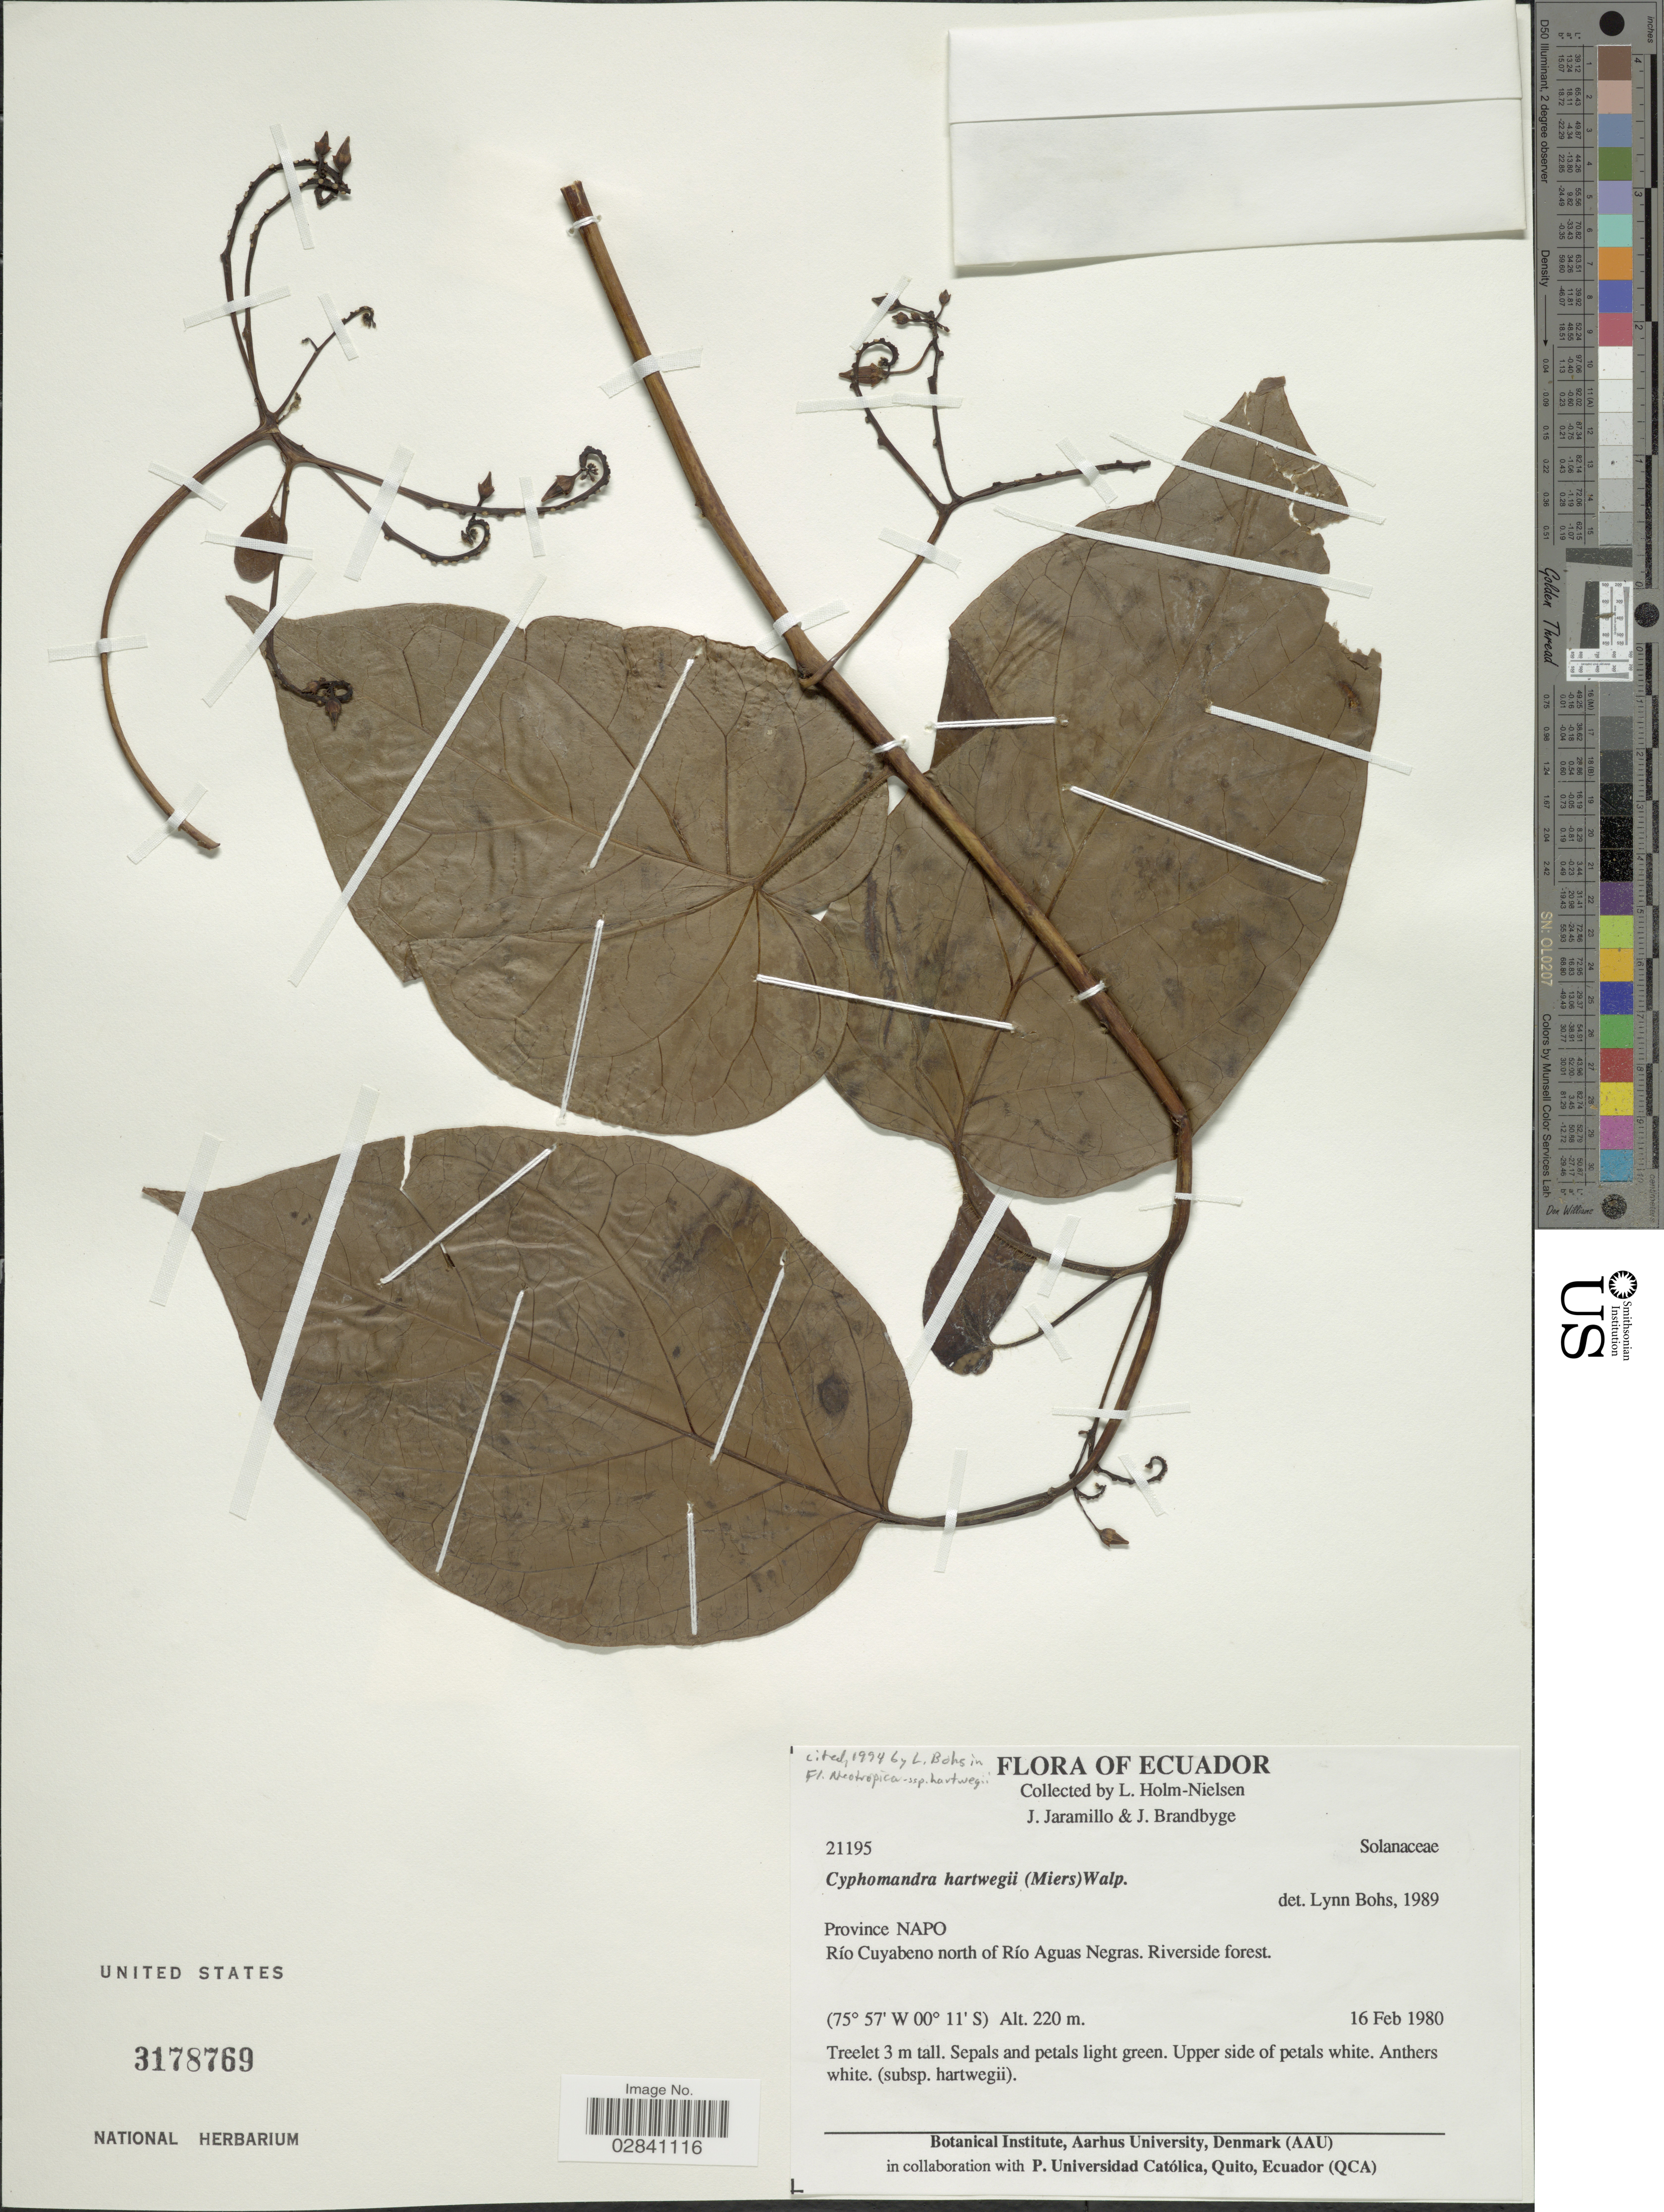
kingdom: Plantae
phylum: Tracheophyta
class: Magnoliopsida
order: Solanales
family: Solanaceae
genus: Cyphomandra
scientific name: Cyphomandra hartwegii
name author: (Miers) Sendtn. ex Walp.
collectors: L. Holm-Nielsen, J. Jaramillo & J. Brandbyge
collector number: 21195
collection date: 1980-02-16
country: Ecuador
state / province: Napo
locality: Río Cuyabeno north of Río Aguas Negras.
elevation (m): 220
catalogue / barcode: US 3178769